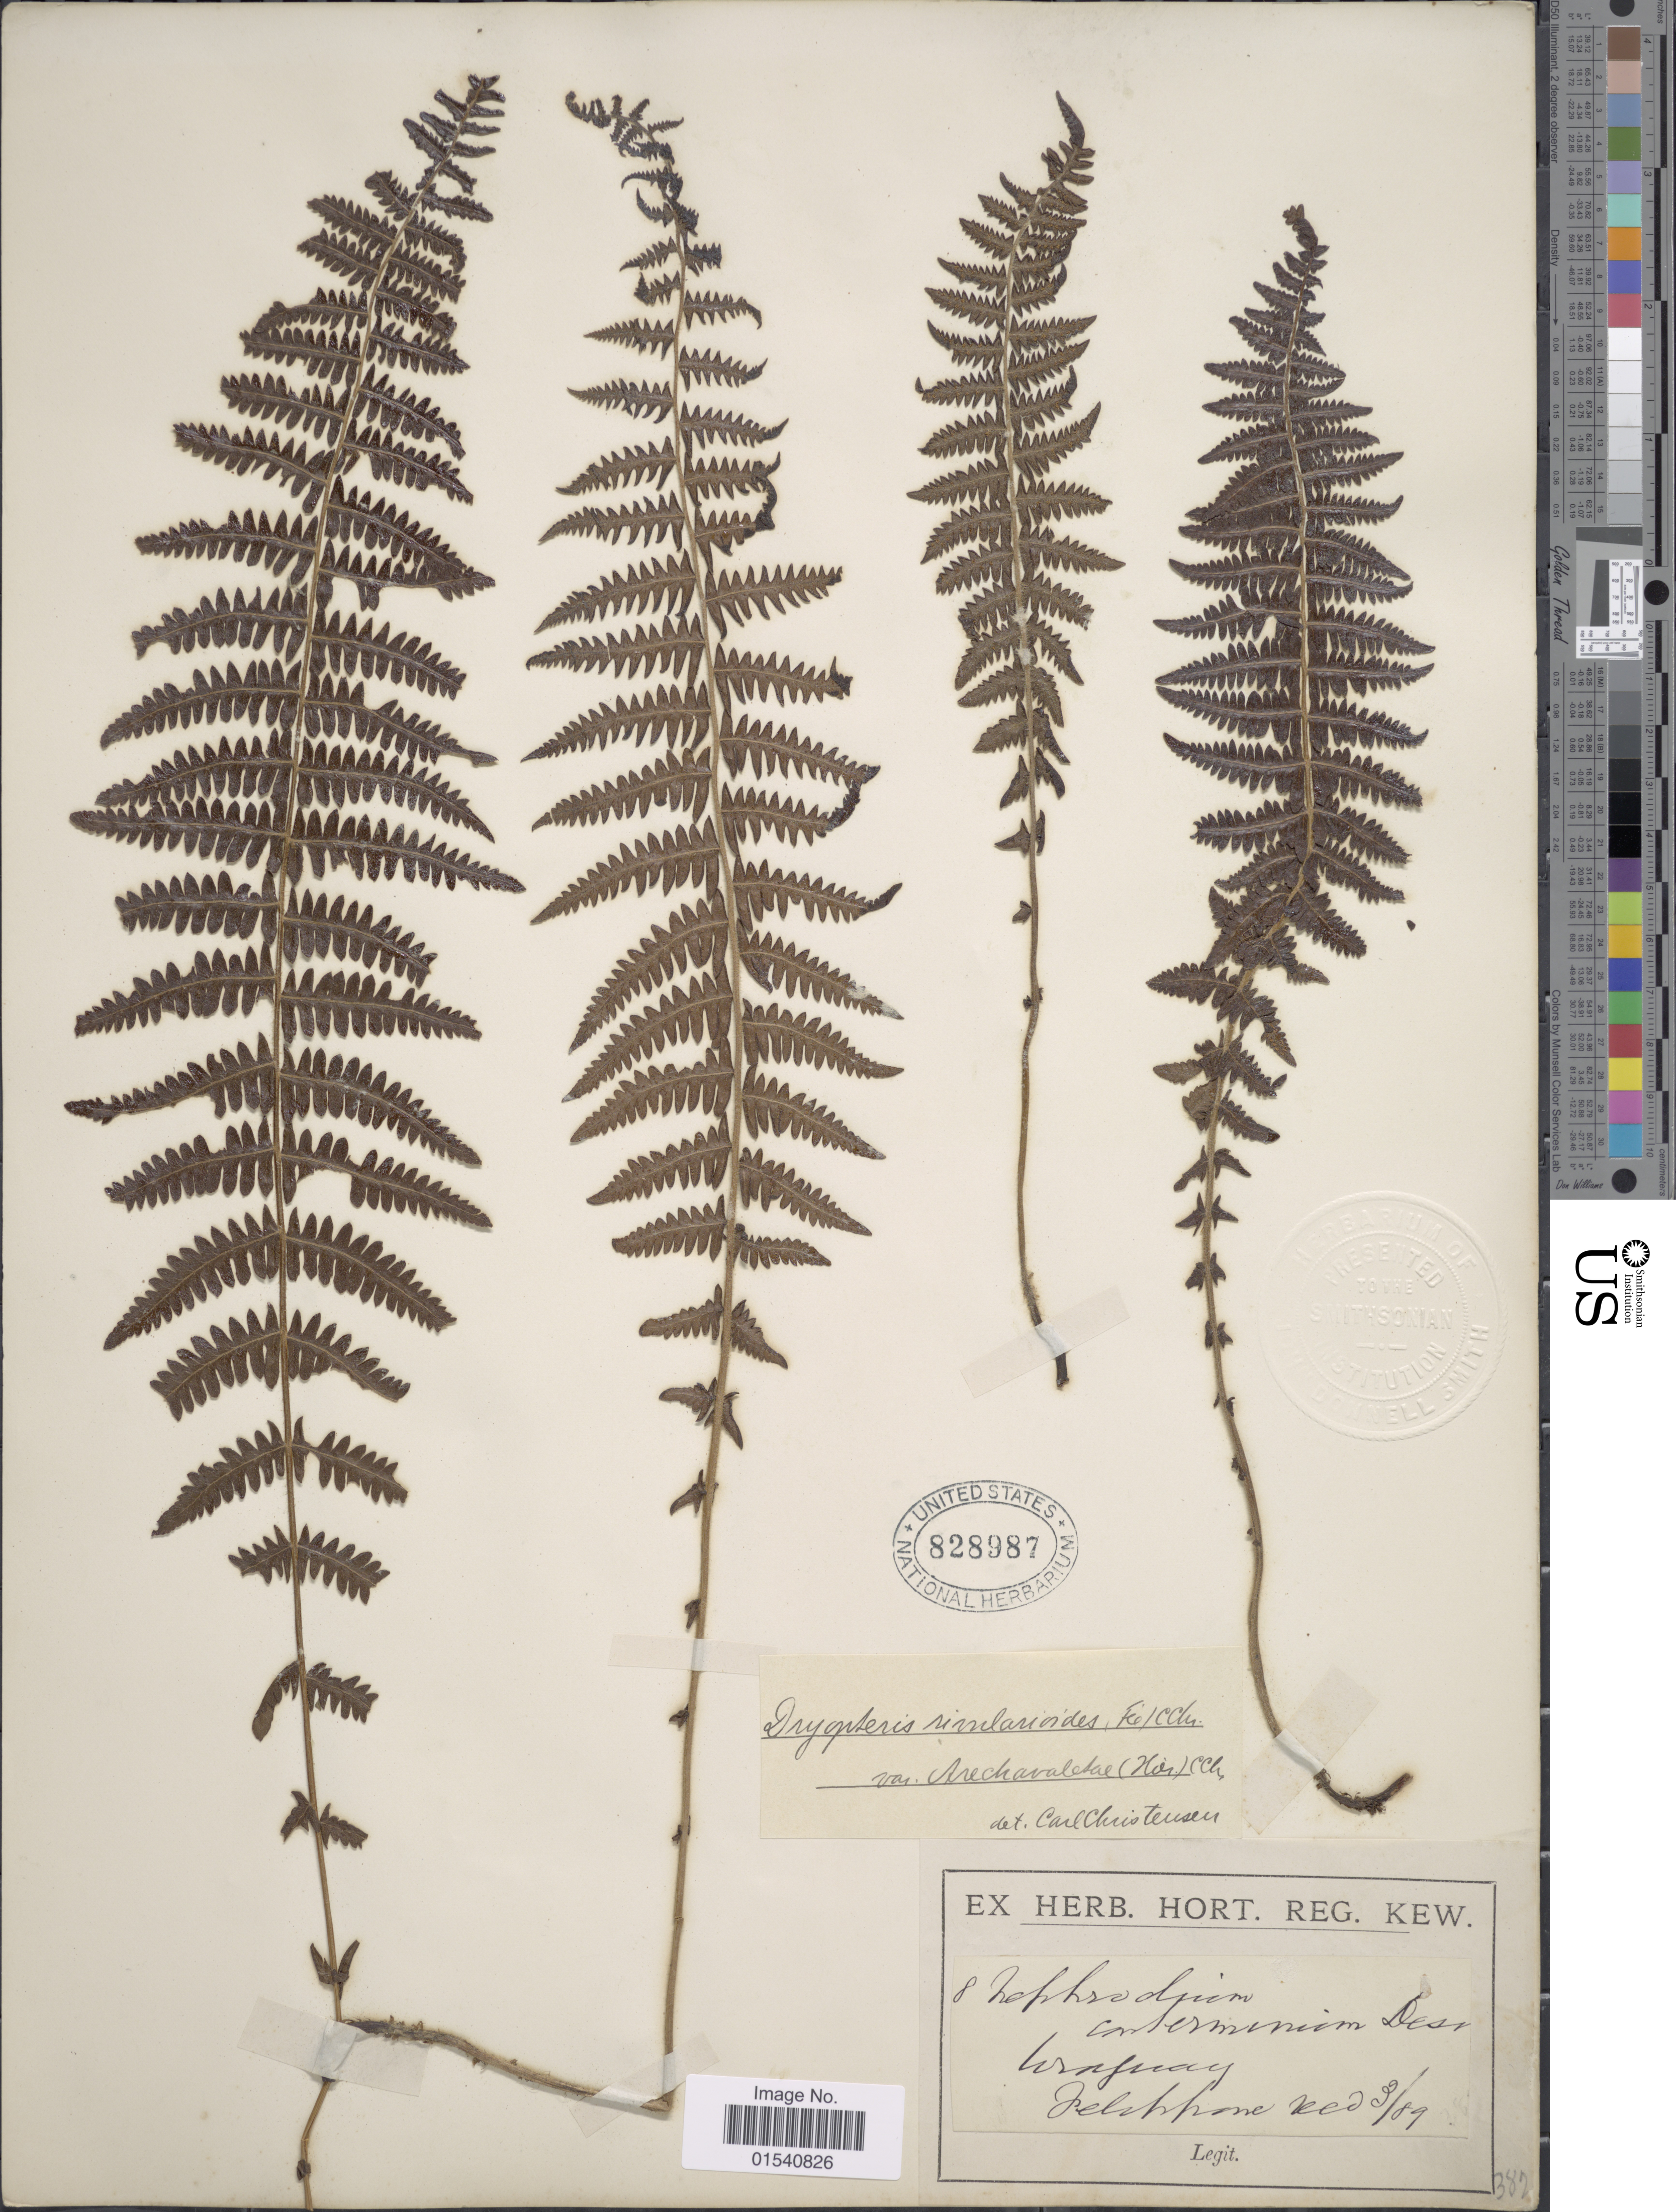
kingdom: Plantae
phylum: Tracheophyta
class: Polypodiopsida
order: Polypodiales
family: Thelypteridaceae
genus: Amauropelta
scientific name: Amauropelta rivularioides (Fée) comb. nov., ined 2015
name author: (Fée)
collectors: ex herb. Hort. Reg. Kew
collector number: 8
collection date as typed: Transcribed d/m/y: /3/89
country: Uruguay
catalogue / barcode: US 828987